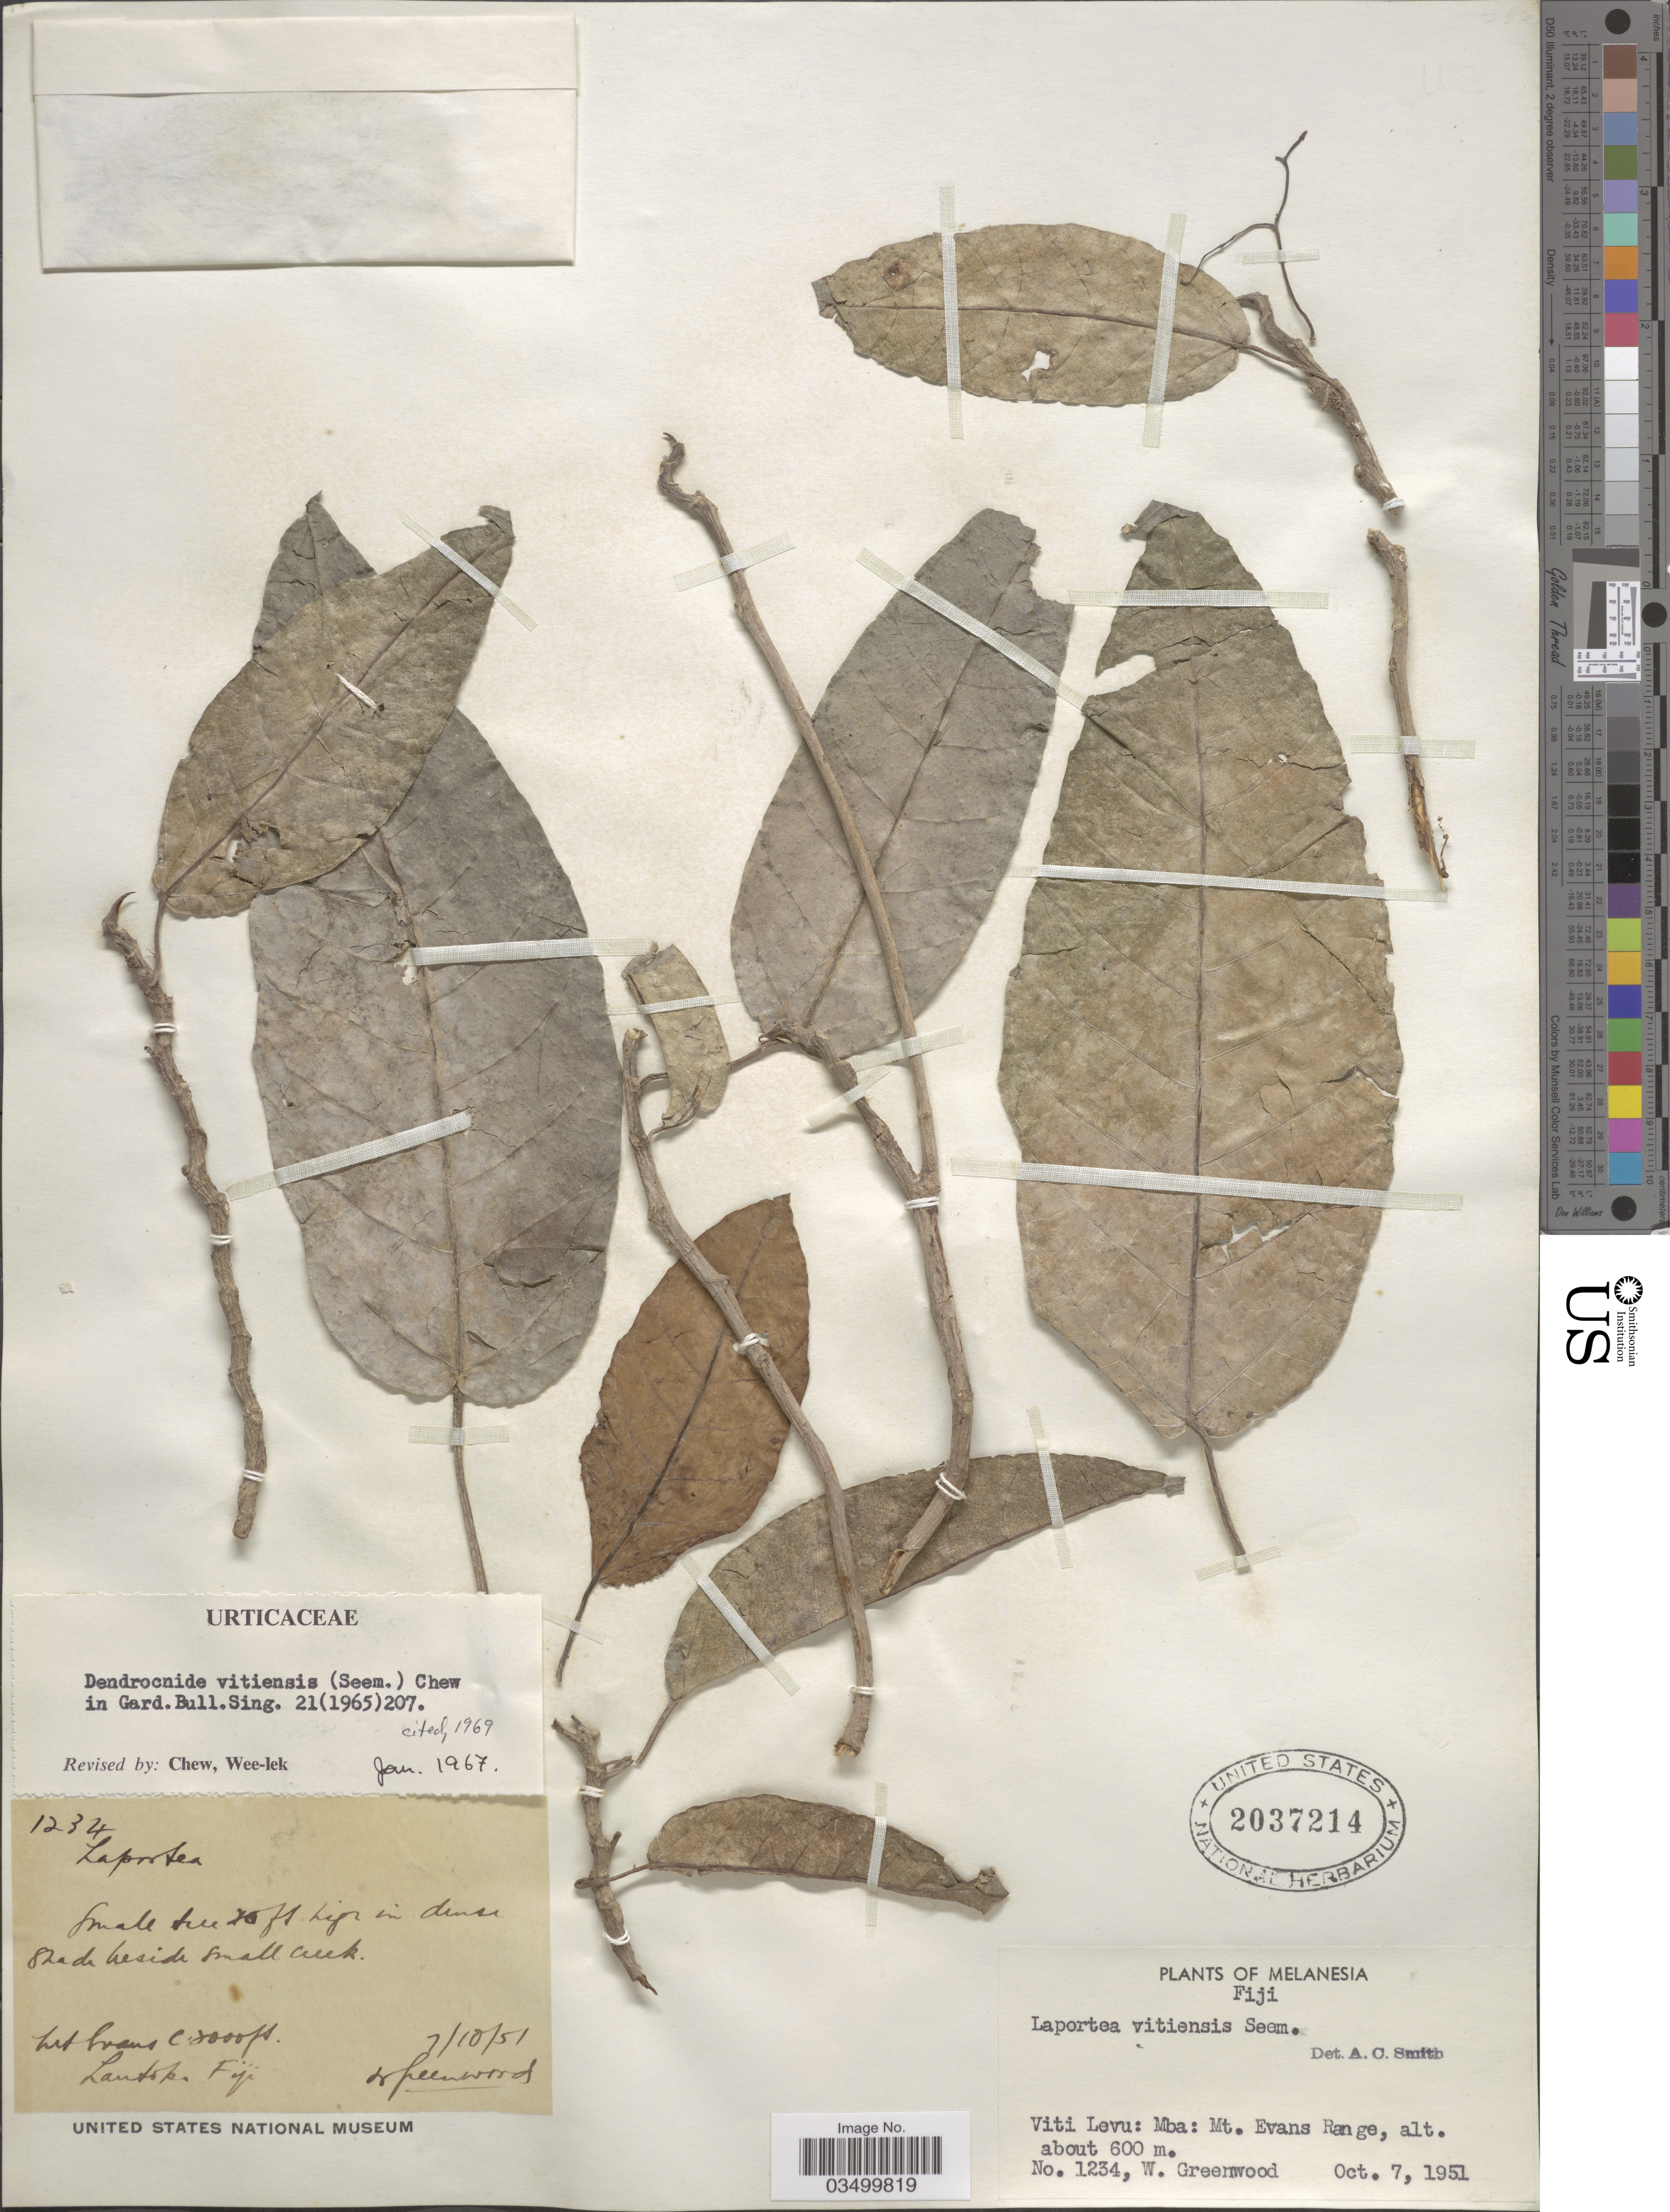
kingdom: Plantae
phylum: Tracheophyta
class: Magnoliopsida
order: Rosales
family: Urticaceae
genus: Dendrocnide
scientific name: Dendrocnide vitiensis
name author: (Seem.) Chew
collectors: W. Greenwood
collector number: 1234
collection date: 1951-10-07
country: Fiji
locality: Lautoka. Melanesia. Viti Levu: Mba: Mt. Evans Range.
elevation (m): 600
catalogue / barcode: US 2037214